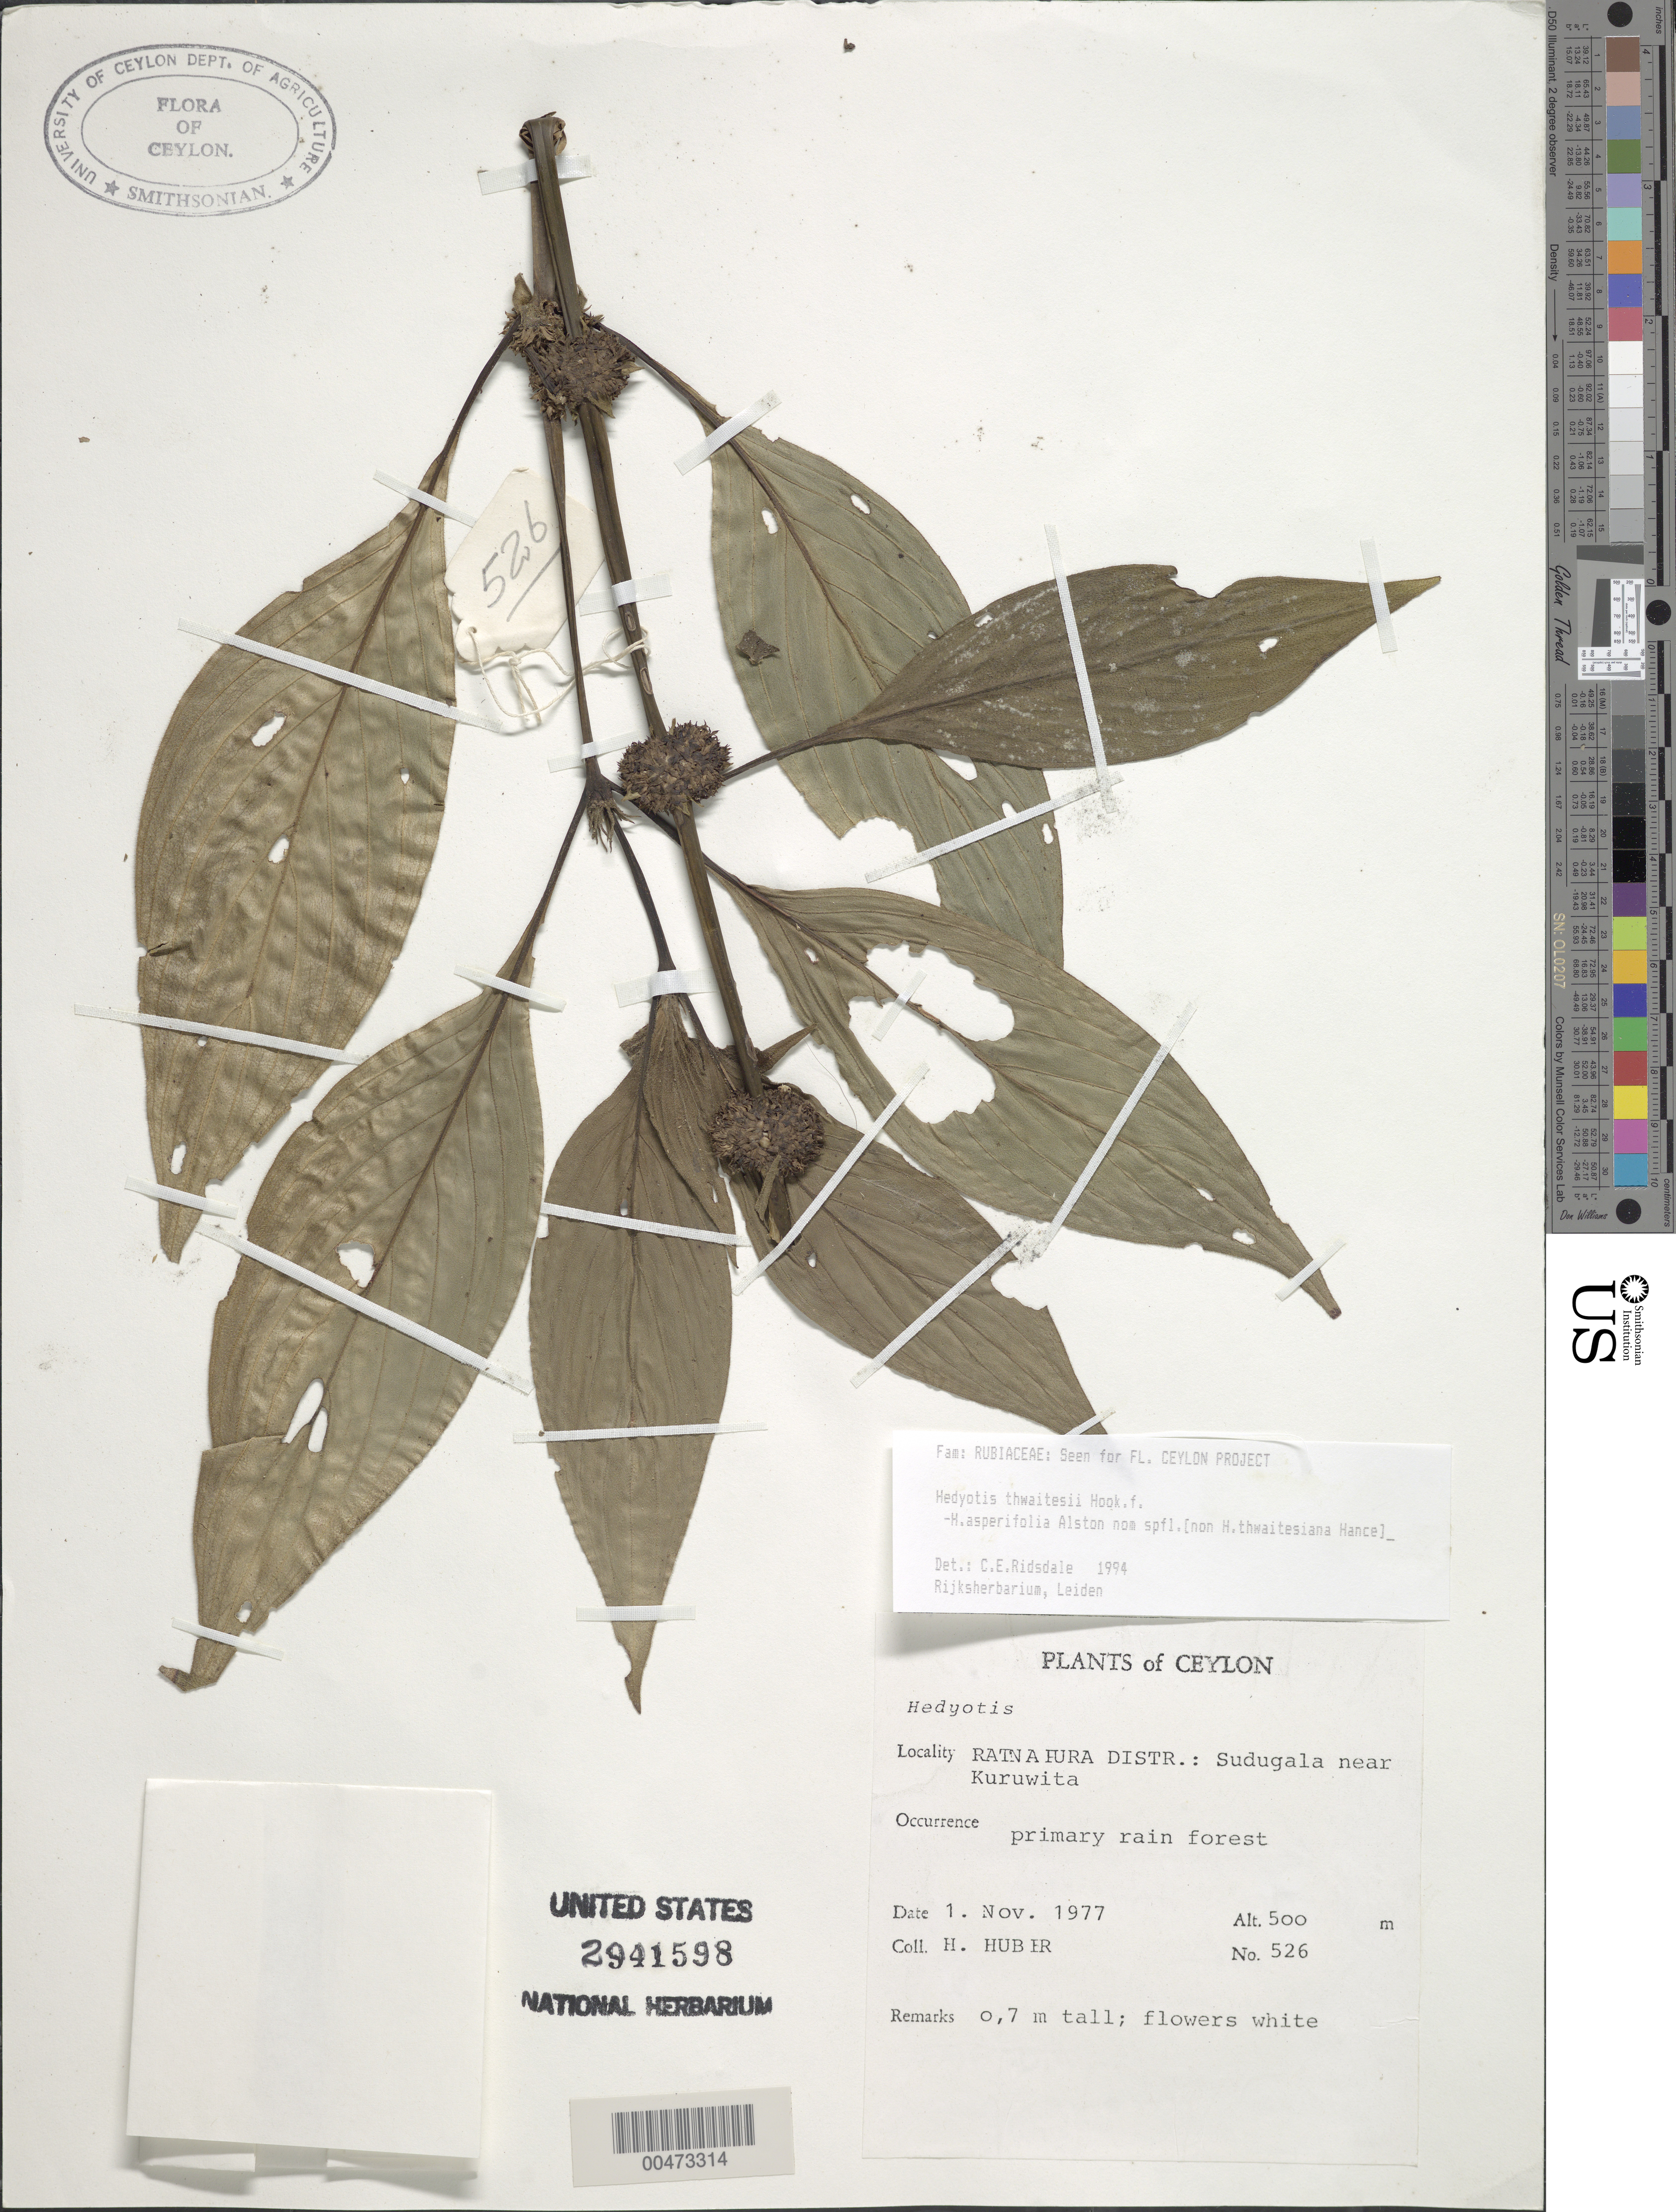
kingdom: Plantae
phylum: Tracheophyta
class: Magnoliopsida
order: Gentianales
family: Rubiaceae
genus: Hedyotis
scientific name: Hedyotis thwaitesii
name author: Hook. f.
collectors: H. Huber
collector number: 526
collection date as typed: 01 Nov 1977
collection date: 1977-11-01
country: Sri Lanka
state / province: Sabaragamuwa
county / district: Ratnapura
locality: Sudugala near Kuruwita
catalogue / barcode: US 2941598